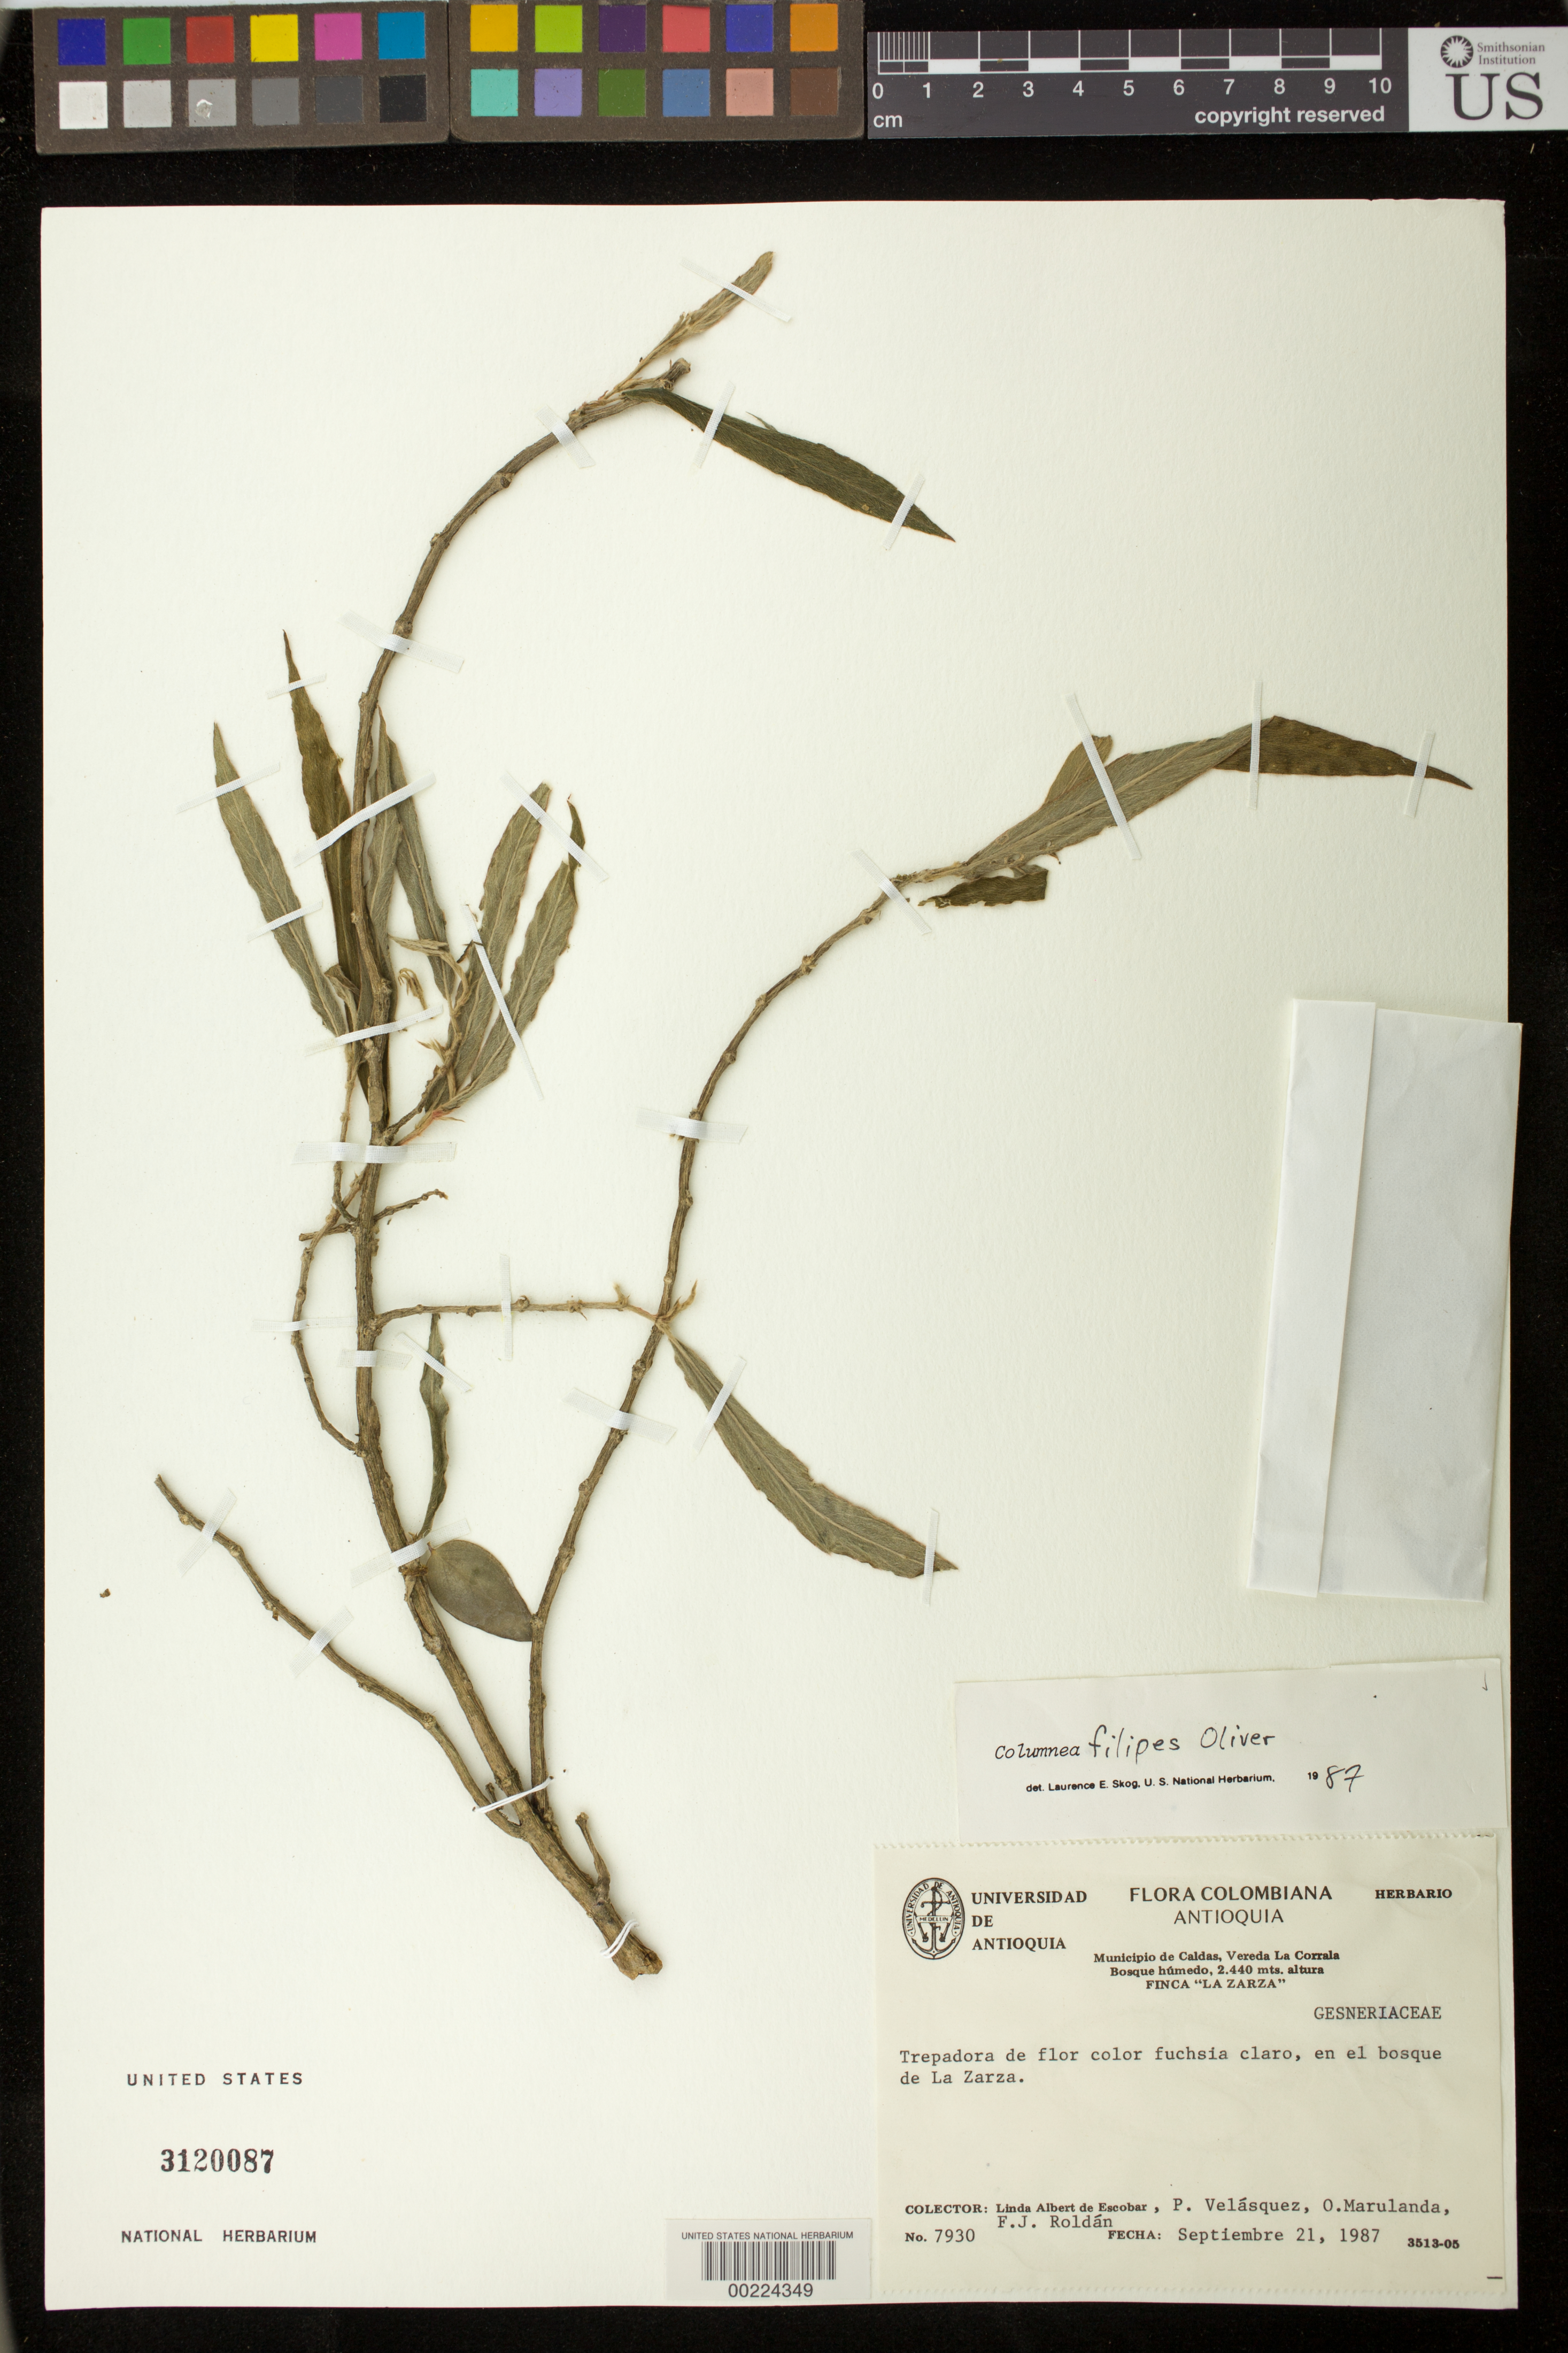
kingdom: Plantae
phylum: Tracheophyta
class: Magnoliopsida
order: Lamiales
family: Gesneriaceae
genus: Columnea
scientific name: Columnea filipes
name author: Oliv.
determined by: Skog, Laurence E.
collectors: L. K. de Escobar, P. Velasquez, O. Marulanda & F. J. Roldán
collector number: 7930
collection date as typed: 21 Sep 1987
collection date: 1987-09-21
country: Colombia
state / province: Antioquia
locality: Mpio. de Caldas, vereda La Corrala, en el bosque de La Zarza; Finca "La Zarza"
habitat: Bosque húmedo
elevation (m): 2440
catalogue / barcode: US 3120087